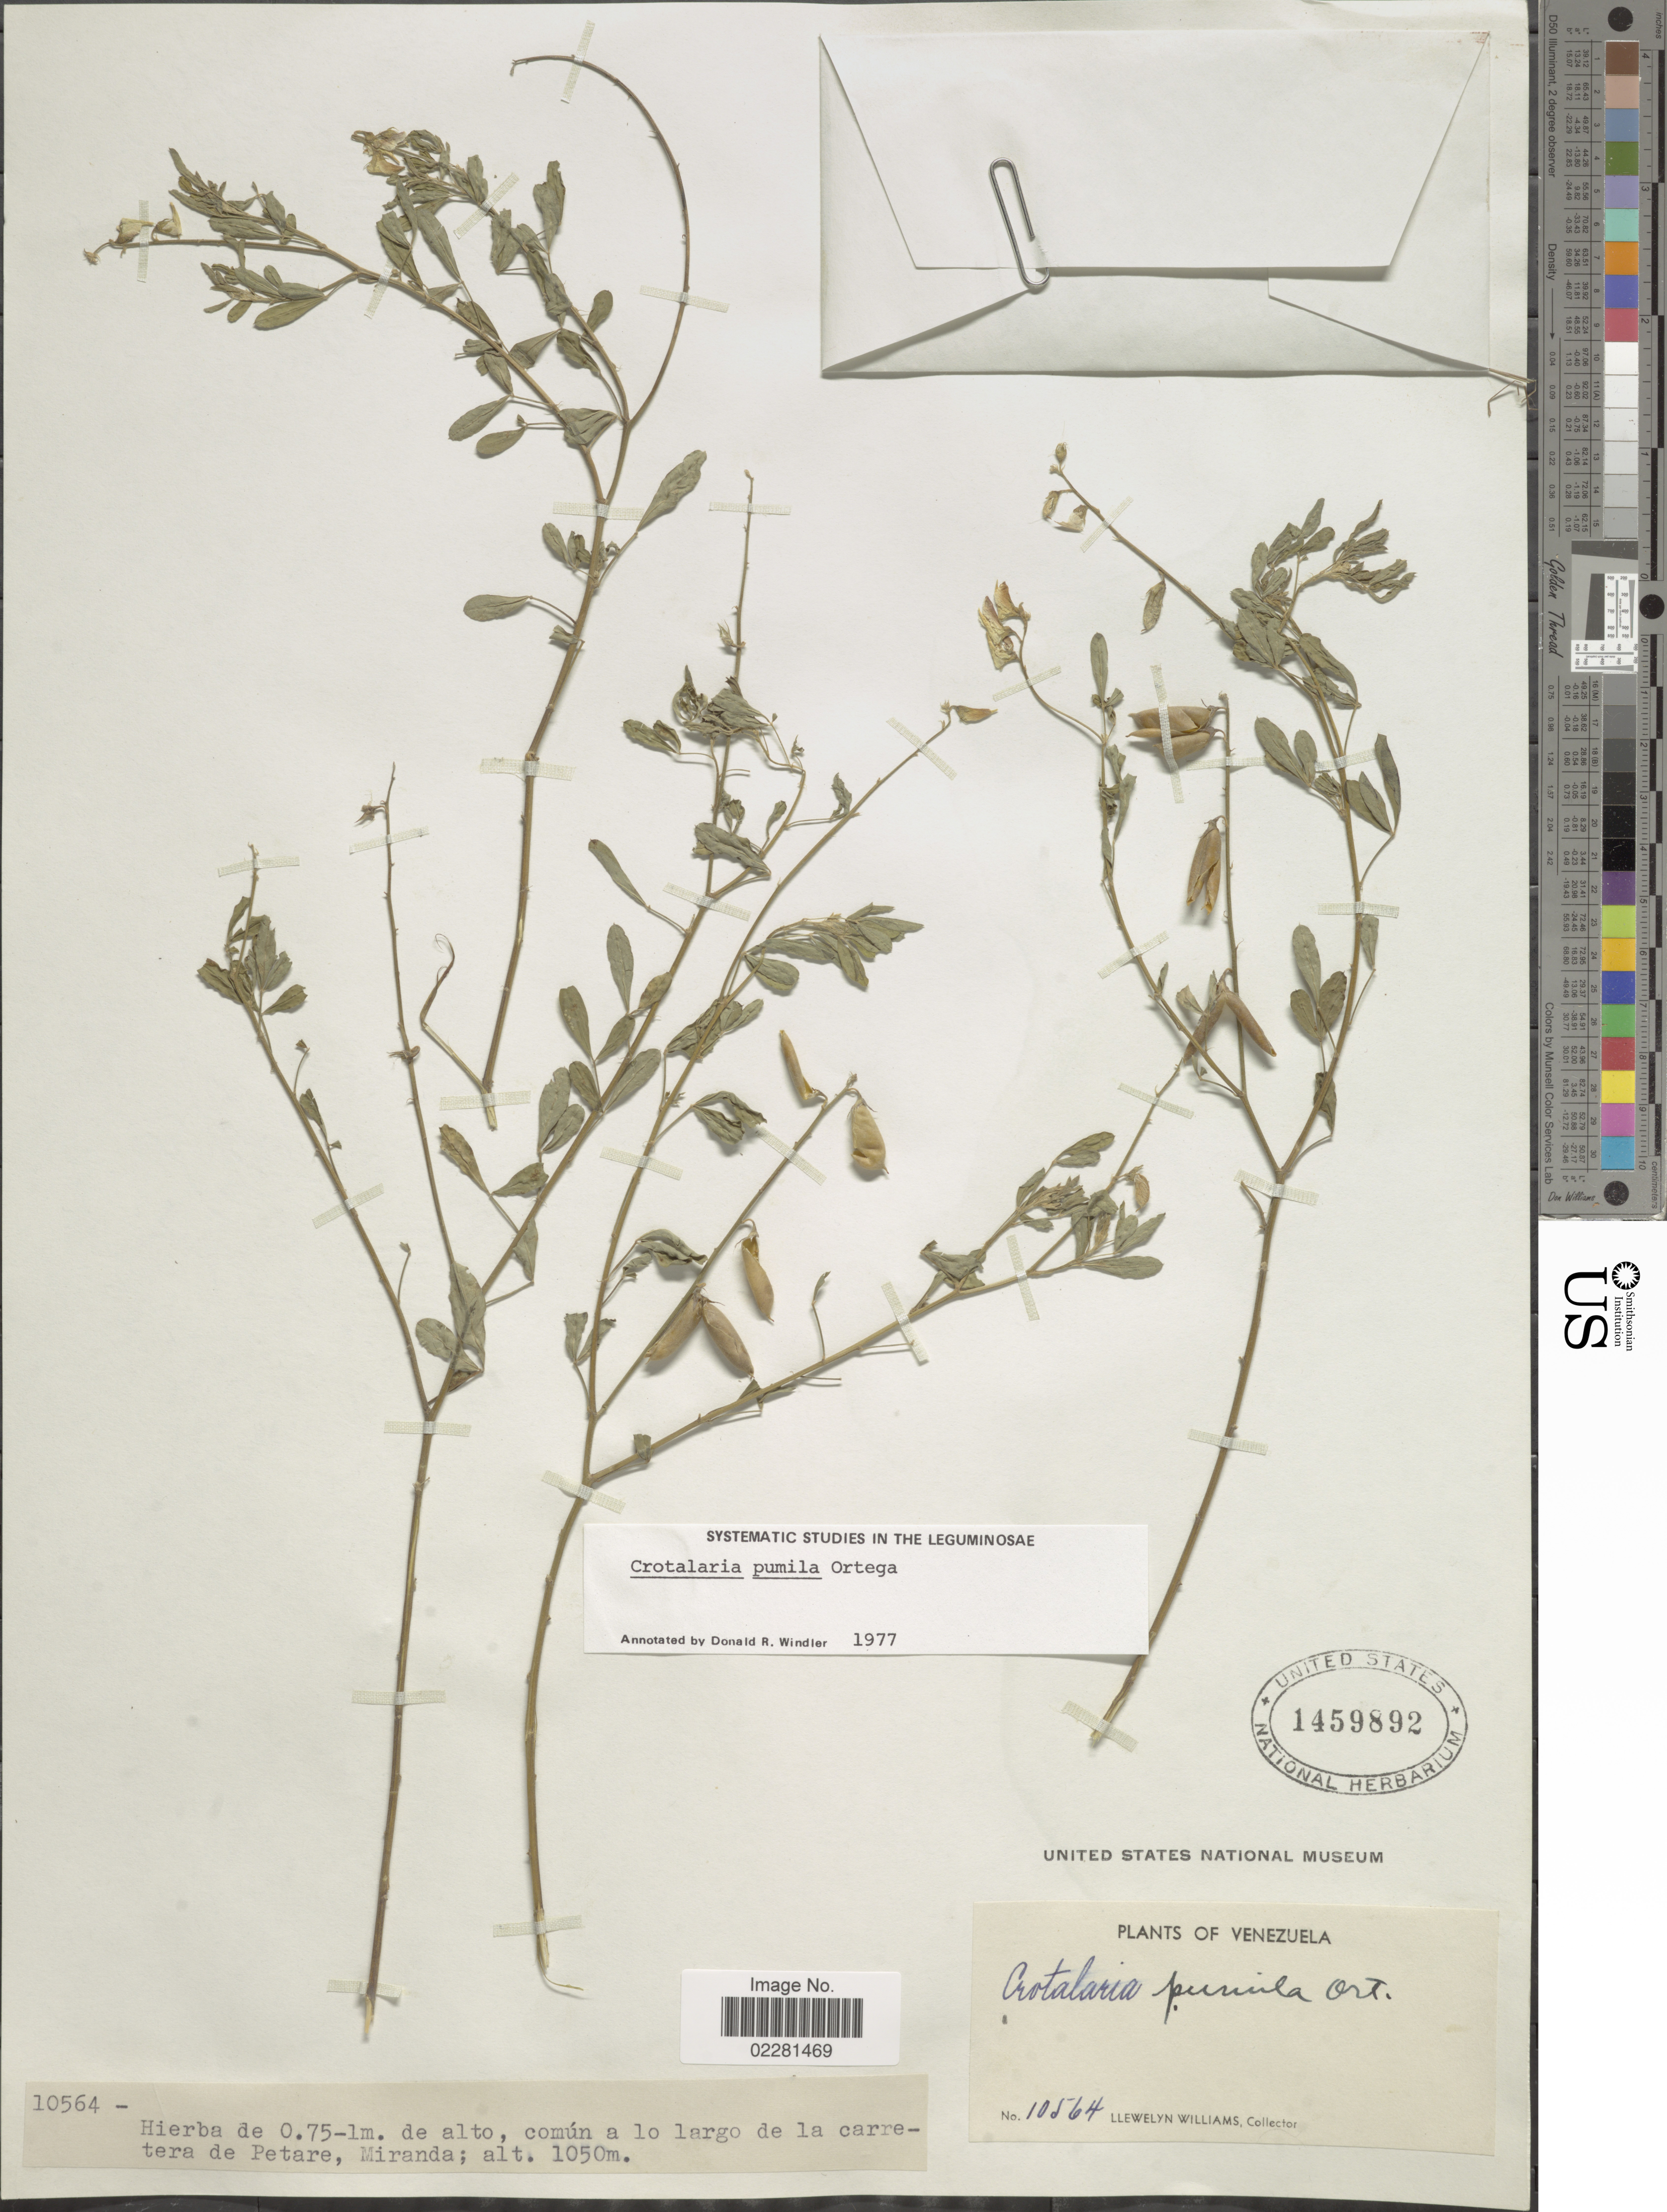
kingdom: Plantae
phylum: Tracheophyta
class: Magnoliopsida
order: Fabales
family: Fabaceae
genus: Crotalaria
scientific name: Crotalaria pumila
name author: Ortega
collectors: Ll. Williams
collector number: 10564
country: Venezuela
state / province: Miranda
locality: Carretera de Petare.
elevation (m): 1050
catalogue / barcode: US 1459892